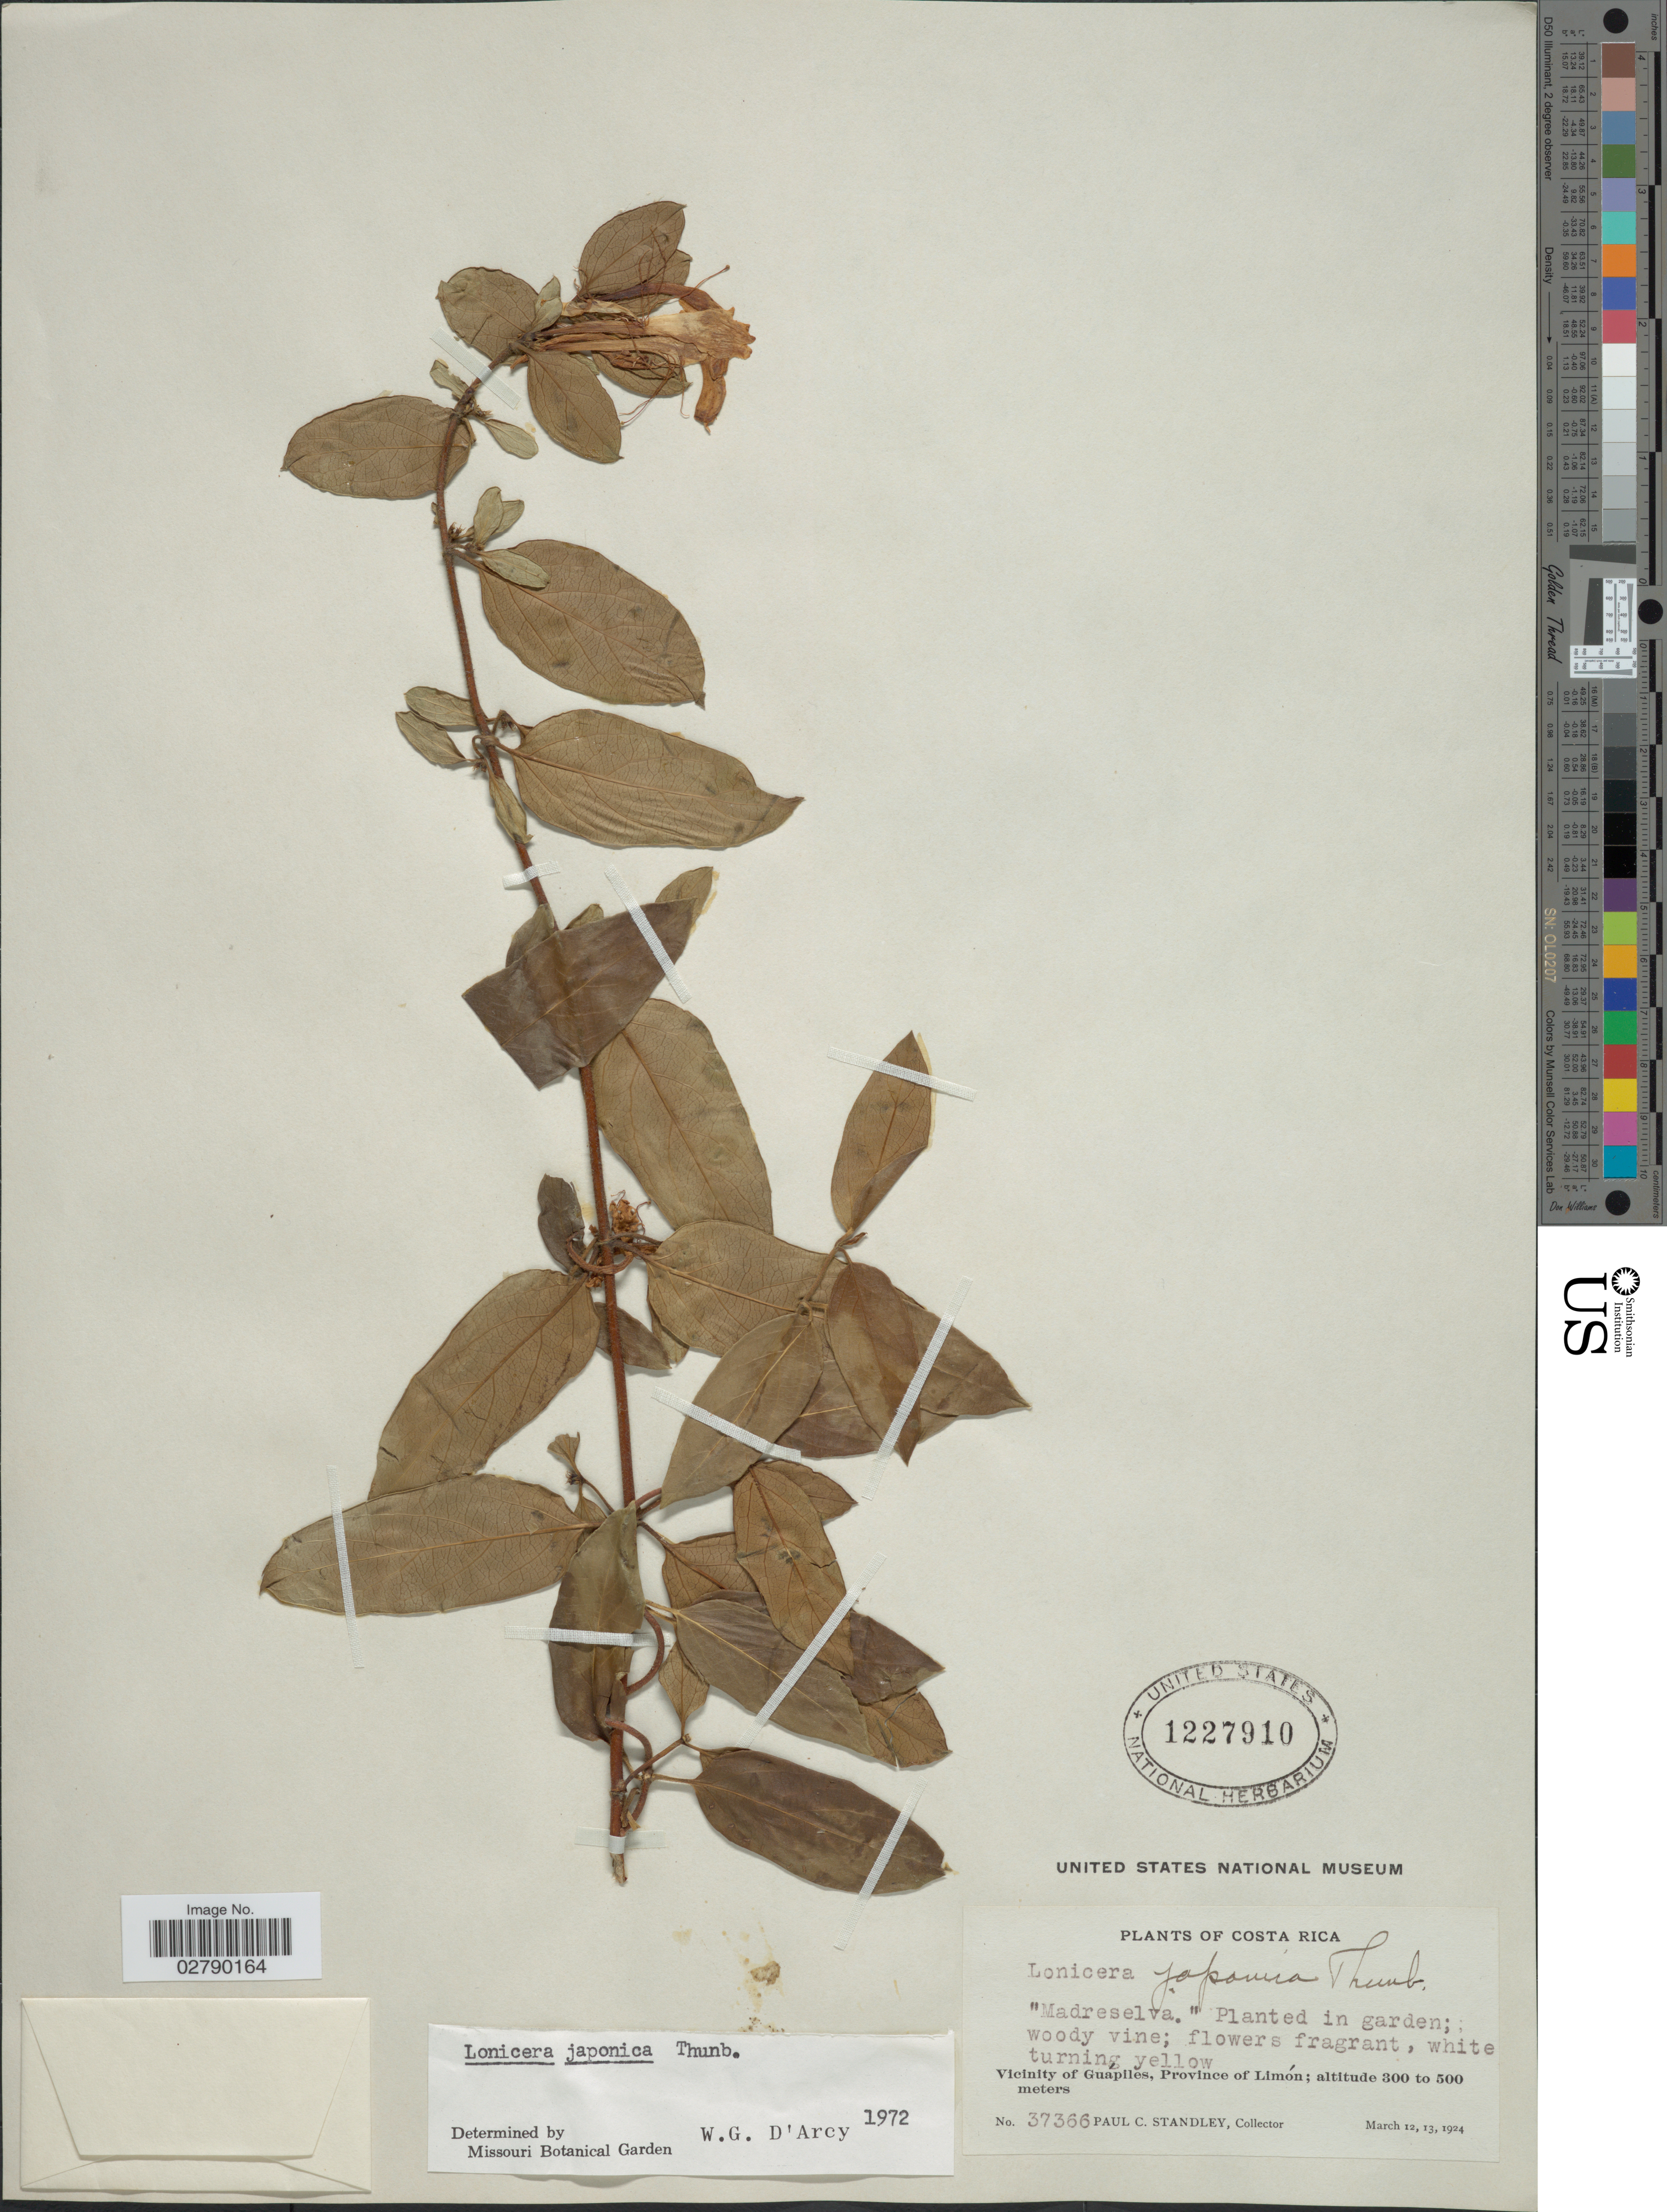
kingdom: Plantae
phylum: Tracheophyta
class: Magnoliopsida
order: Dipsacales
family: Caprifoliaceae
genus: Lonicera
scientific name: Lonicera japonica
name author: Thunb.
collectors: P. C. Standley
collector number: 37366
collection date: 1924-03-12/1924-03-13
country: Costa Rica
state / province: Limón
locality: Planted in garden. Vicinity of Guápiles.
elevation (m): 300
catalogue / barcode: US 1227910